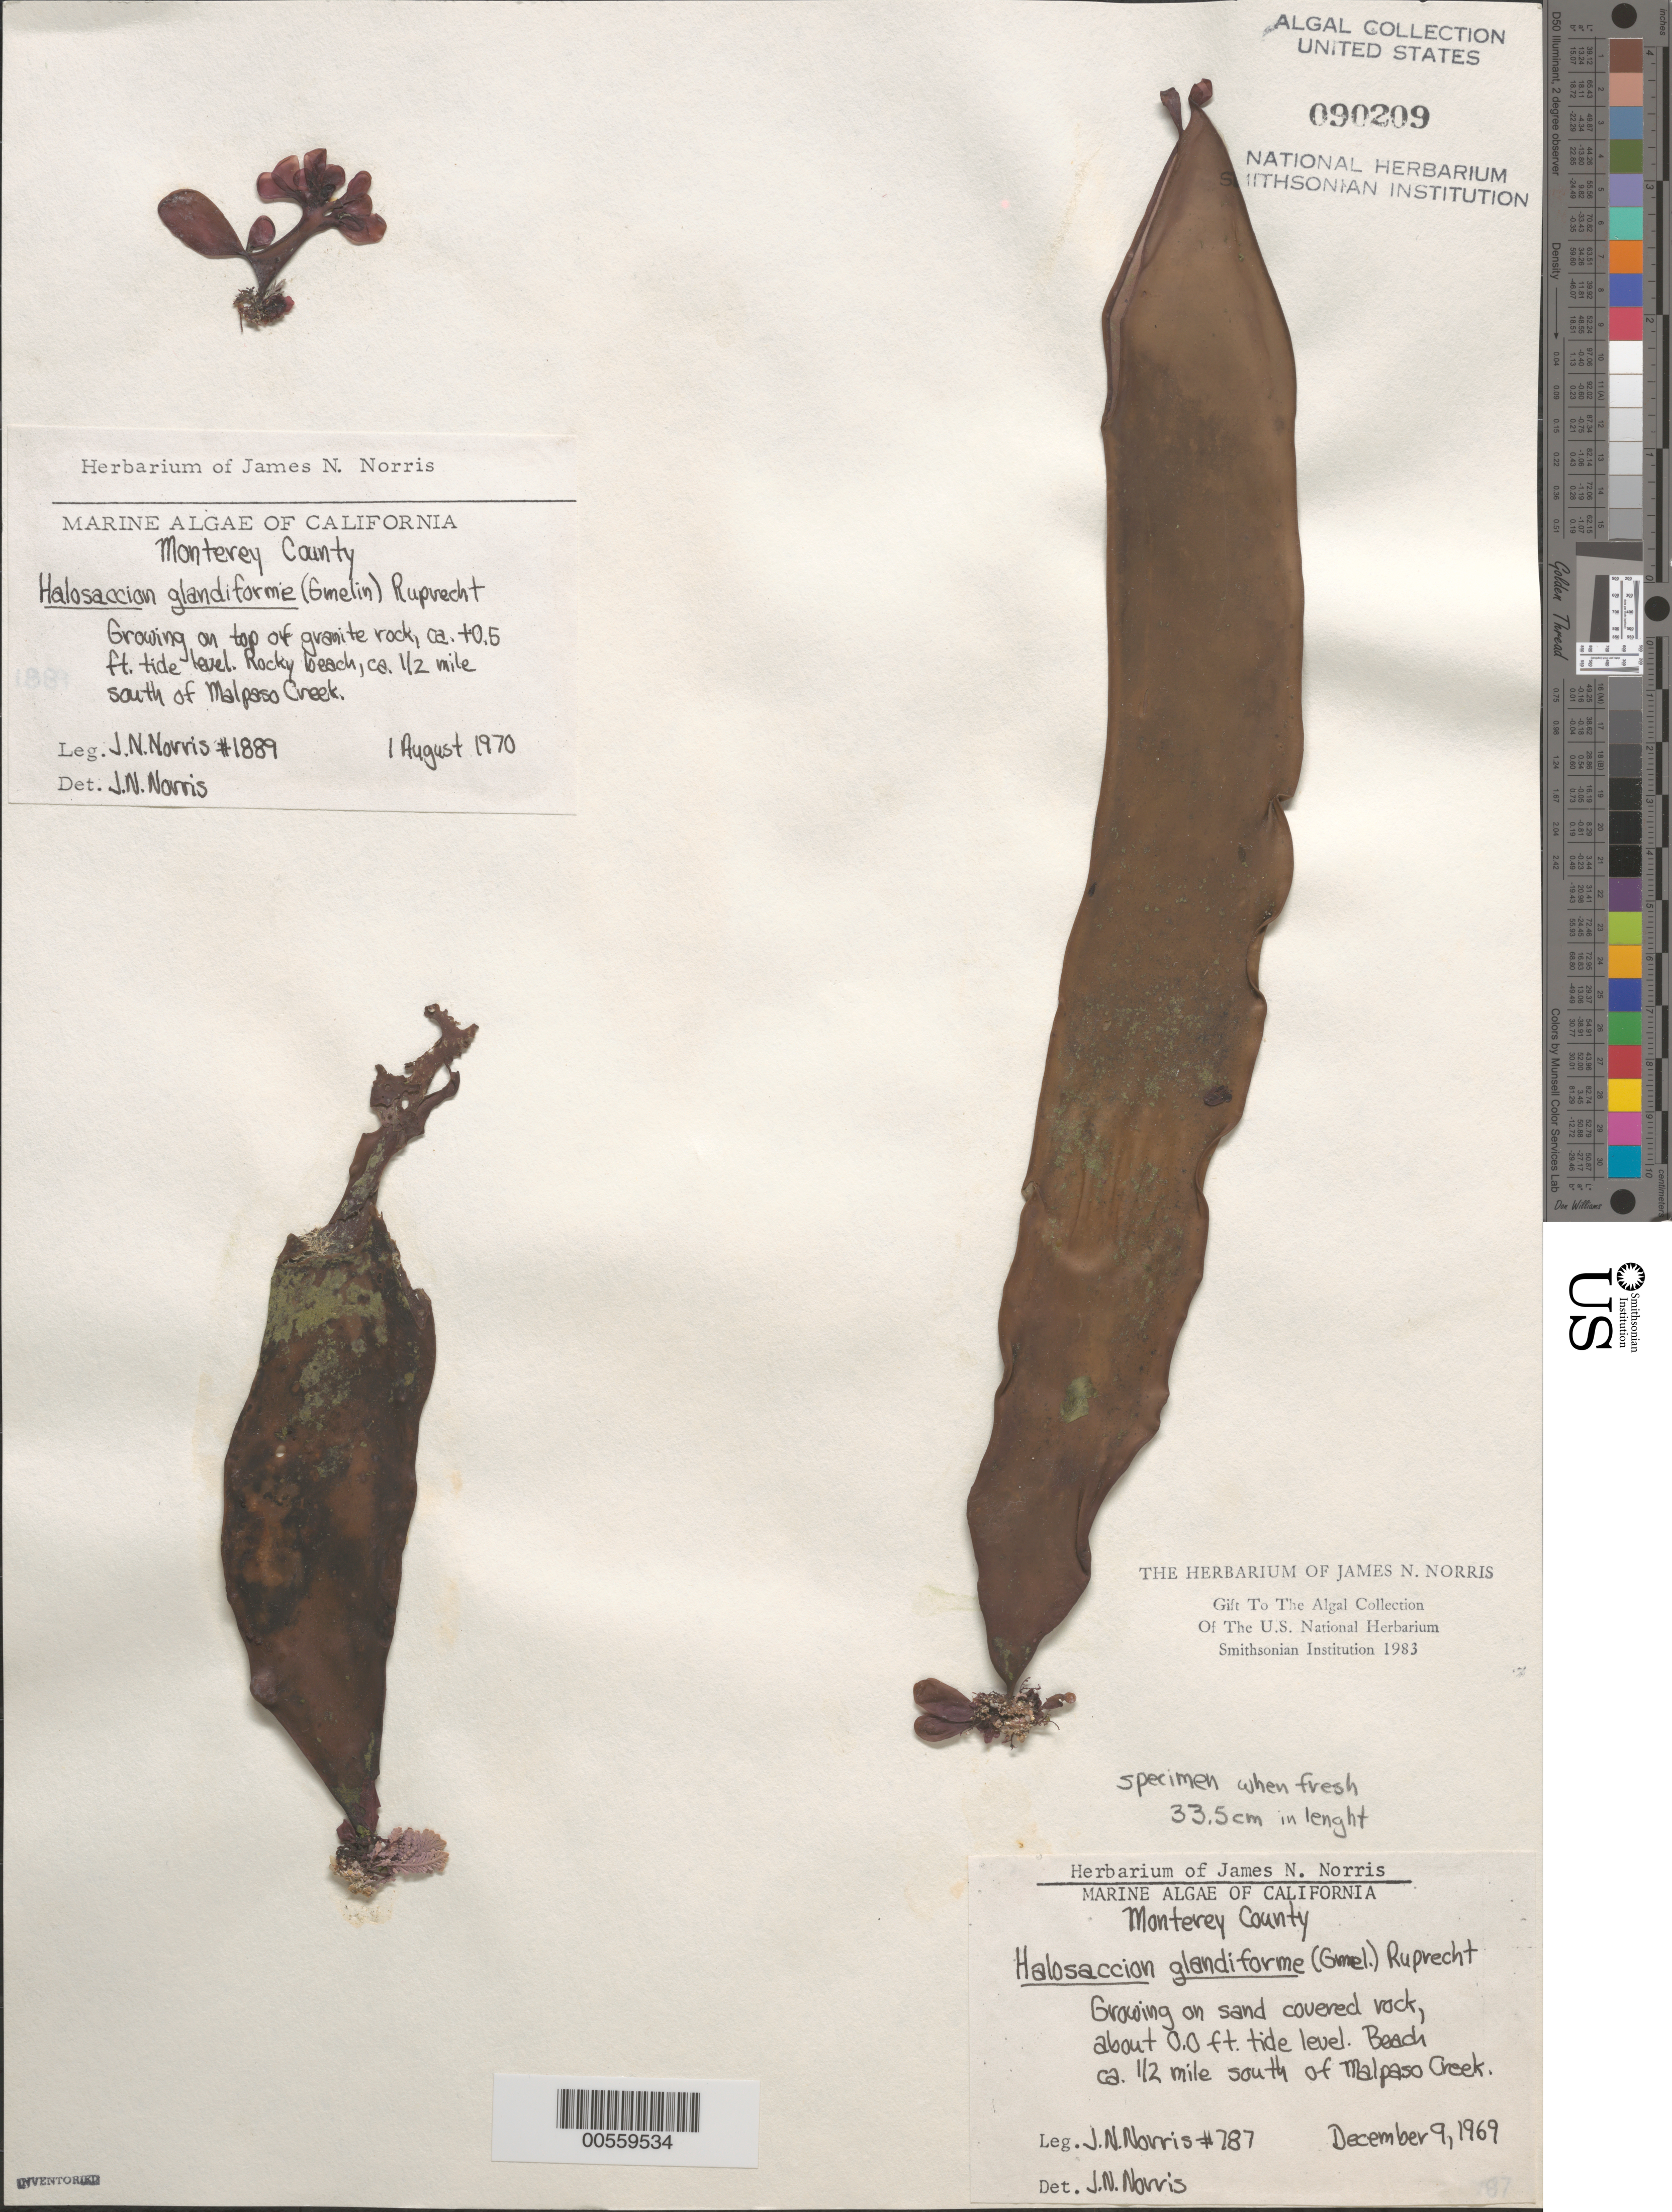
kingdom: Plantae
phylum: Rhodophyta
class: Florideophyceae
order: Palmariales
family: Palmariaceae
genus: Halosaccion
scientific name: Halosaccion glandiforme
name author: (S.G. Gmel.) Rupr.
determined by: Norris, James N.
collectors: J. N. Norris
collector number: JN-787 & JN-1889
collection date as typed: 09 Dec 1969 and 01 Aug 1970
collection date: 1969-12-09,1970-08-01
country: United States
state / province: California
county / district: Monterey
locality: Ca. 0.5 mile south of Malpaso Creek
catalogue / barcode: US 90209